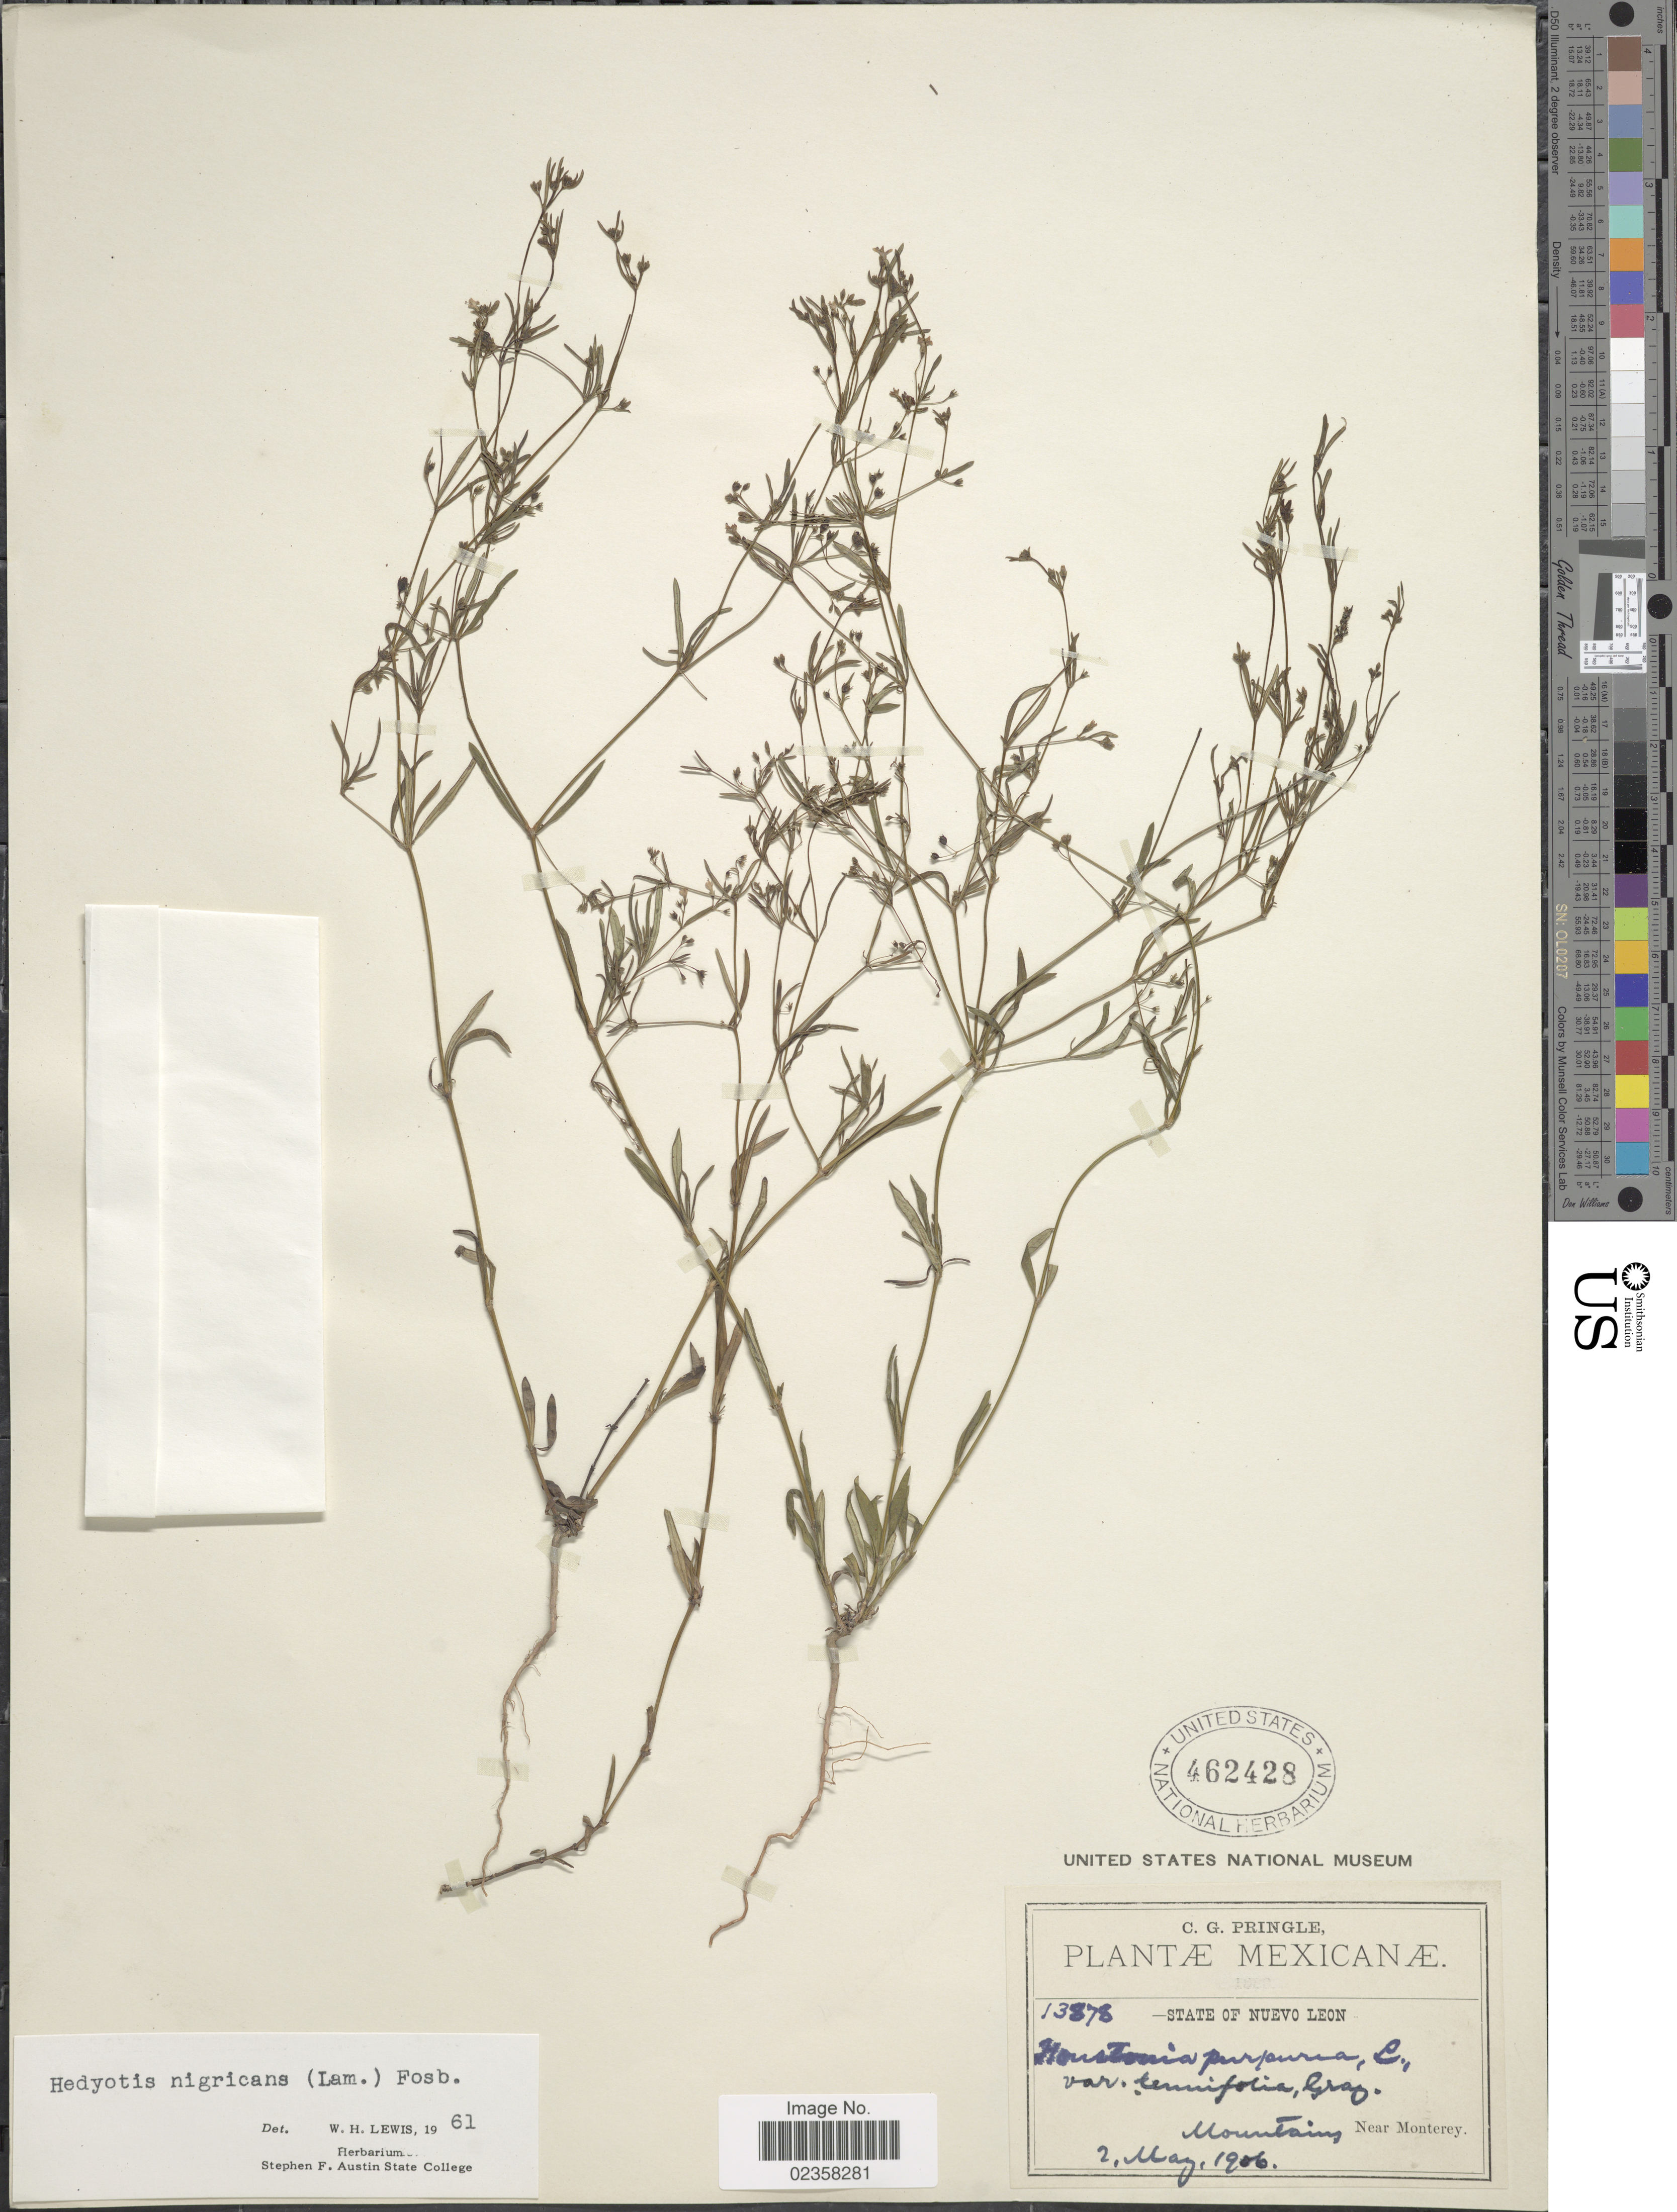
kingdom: Plantae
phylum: Tracheophyta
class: Magnoliopsida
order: Gentianales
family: Rubiaceae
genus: Houstonia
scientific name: Houstonia nigricans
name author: (Lam.) Fernald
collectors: C. G. Pringle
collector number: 13878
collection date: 1906-05-02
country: Mexico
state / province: Nuevo León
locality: Mountains near Monterey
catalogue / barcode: US 462428